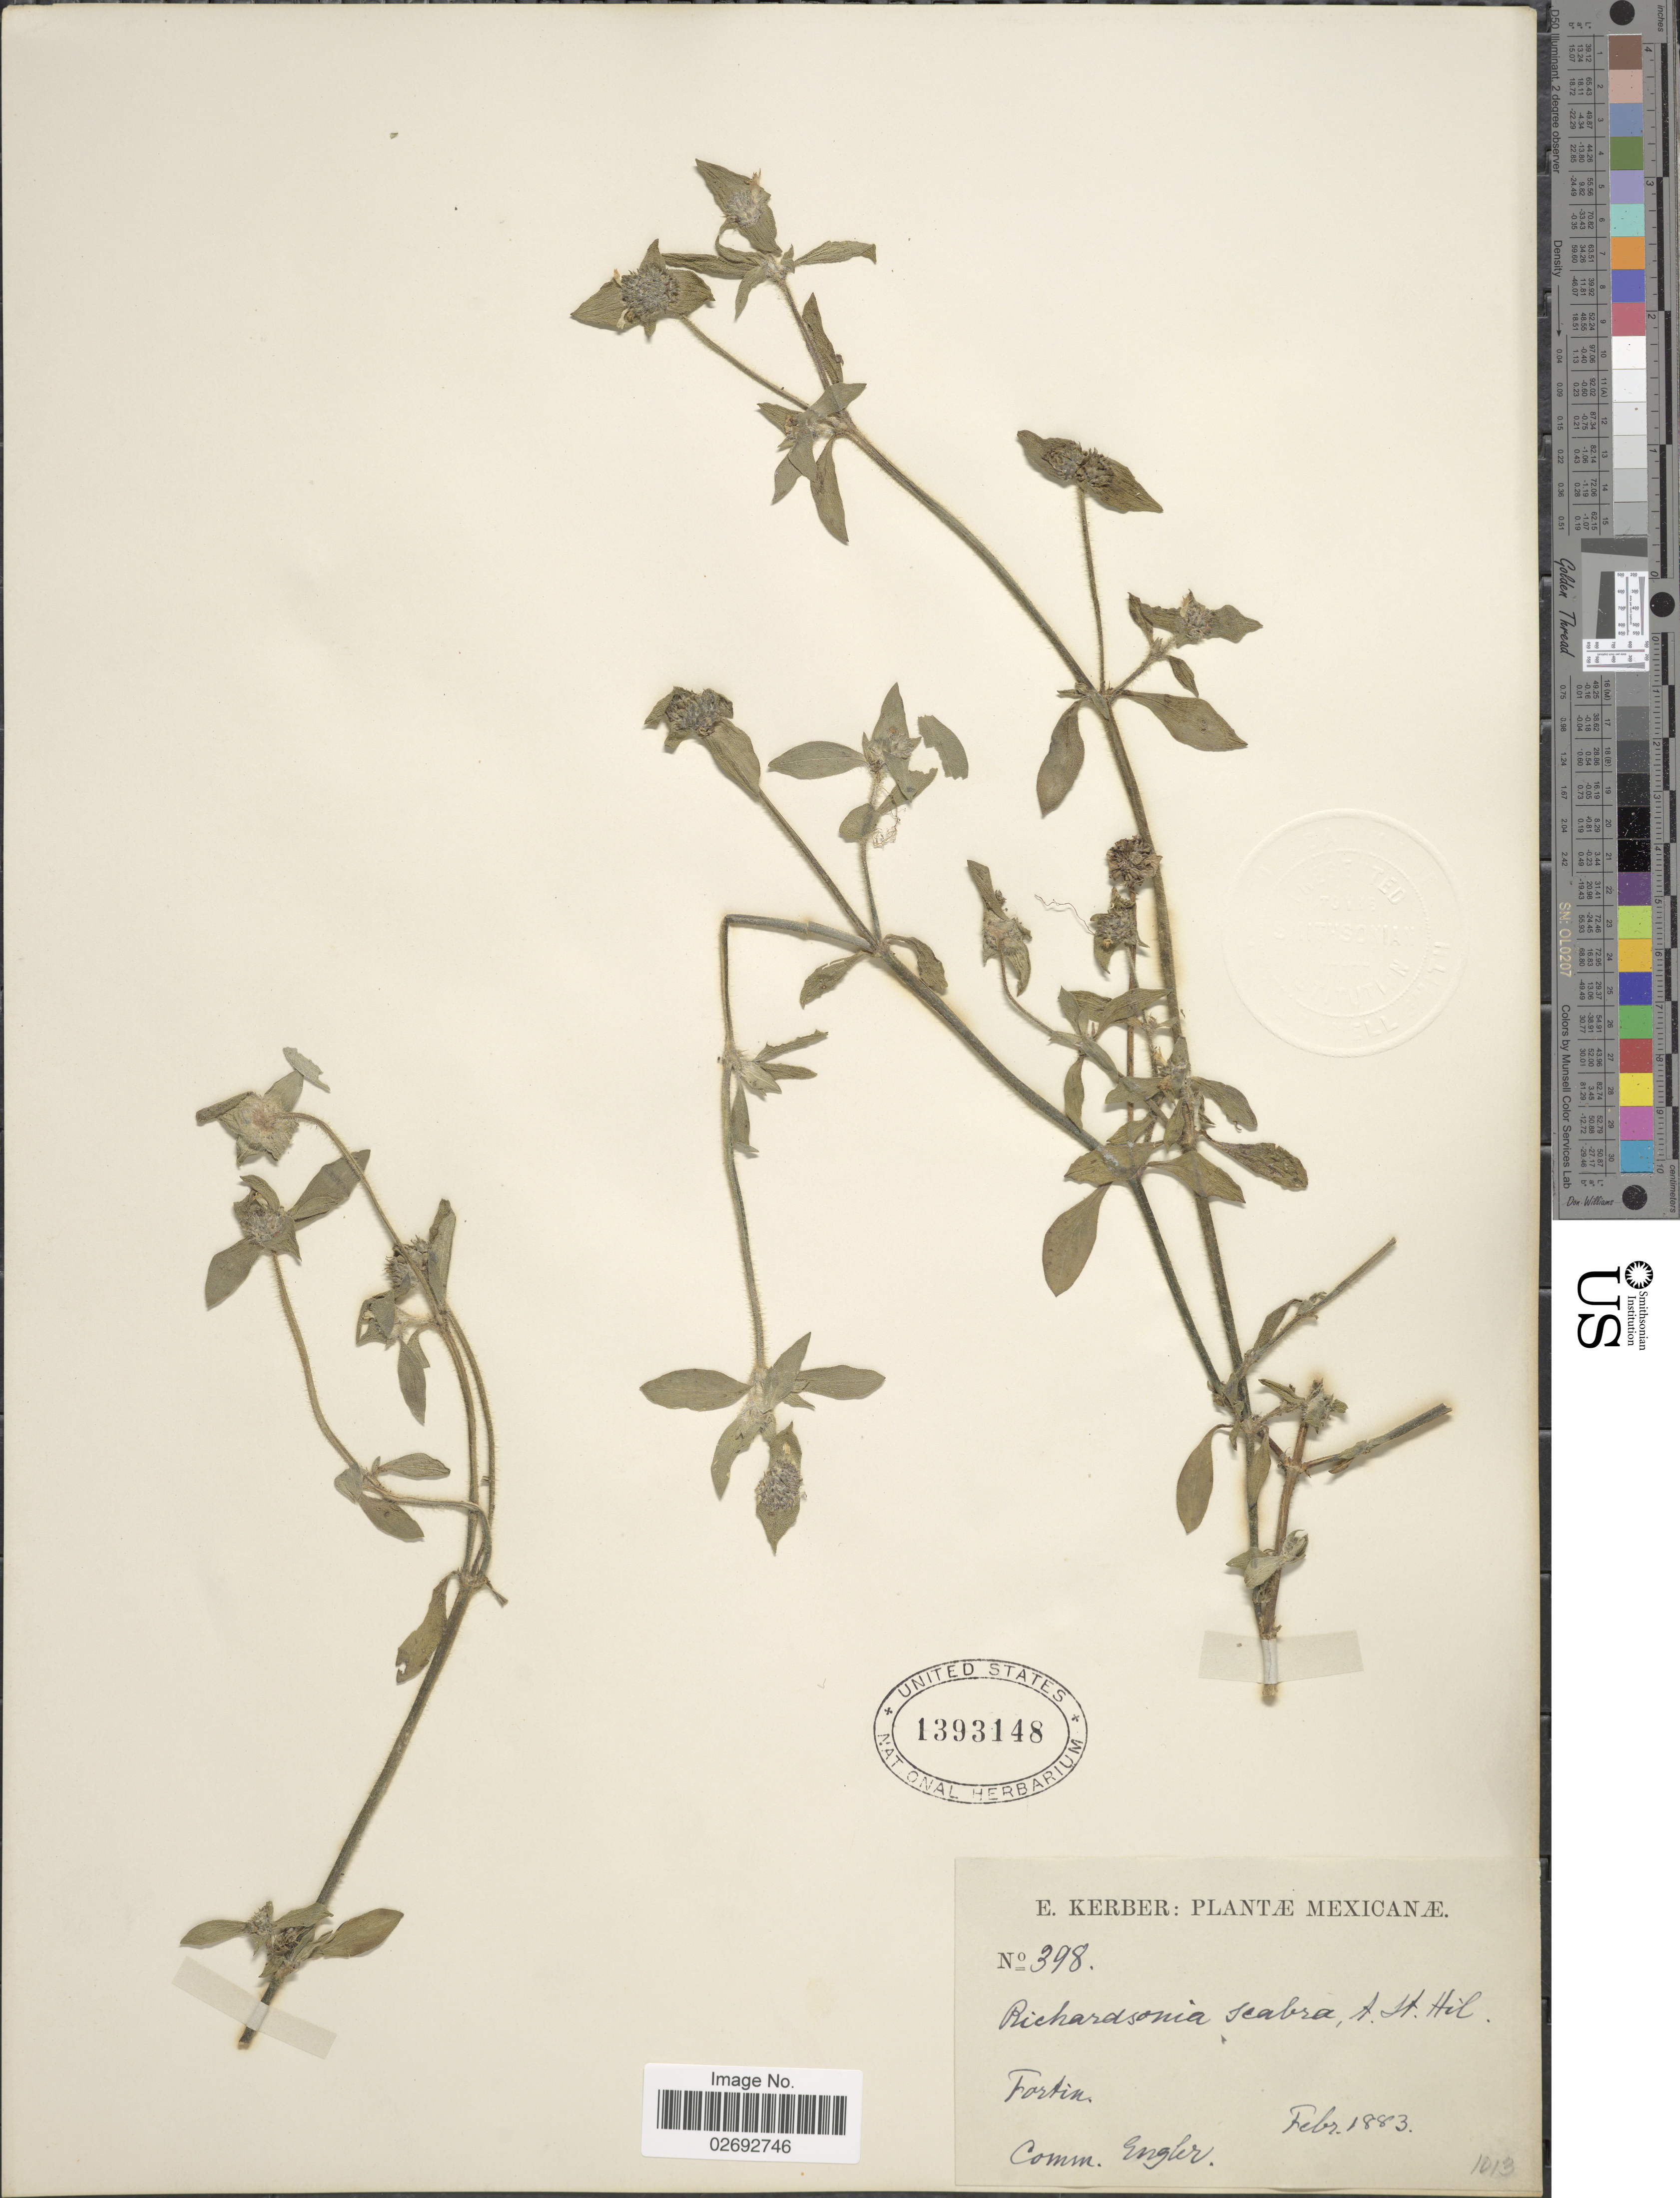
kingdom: Plantae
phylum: Tracheophyta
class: Magnoliopsida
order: Gentianales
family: Rubiaceae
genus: Richardia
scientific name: Richardia scabra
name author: L.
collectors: E. Kerber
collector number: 398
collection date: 1883-02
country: Mexico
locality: Fortin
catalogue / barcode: US 1393148